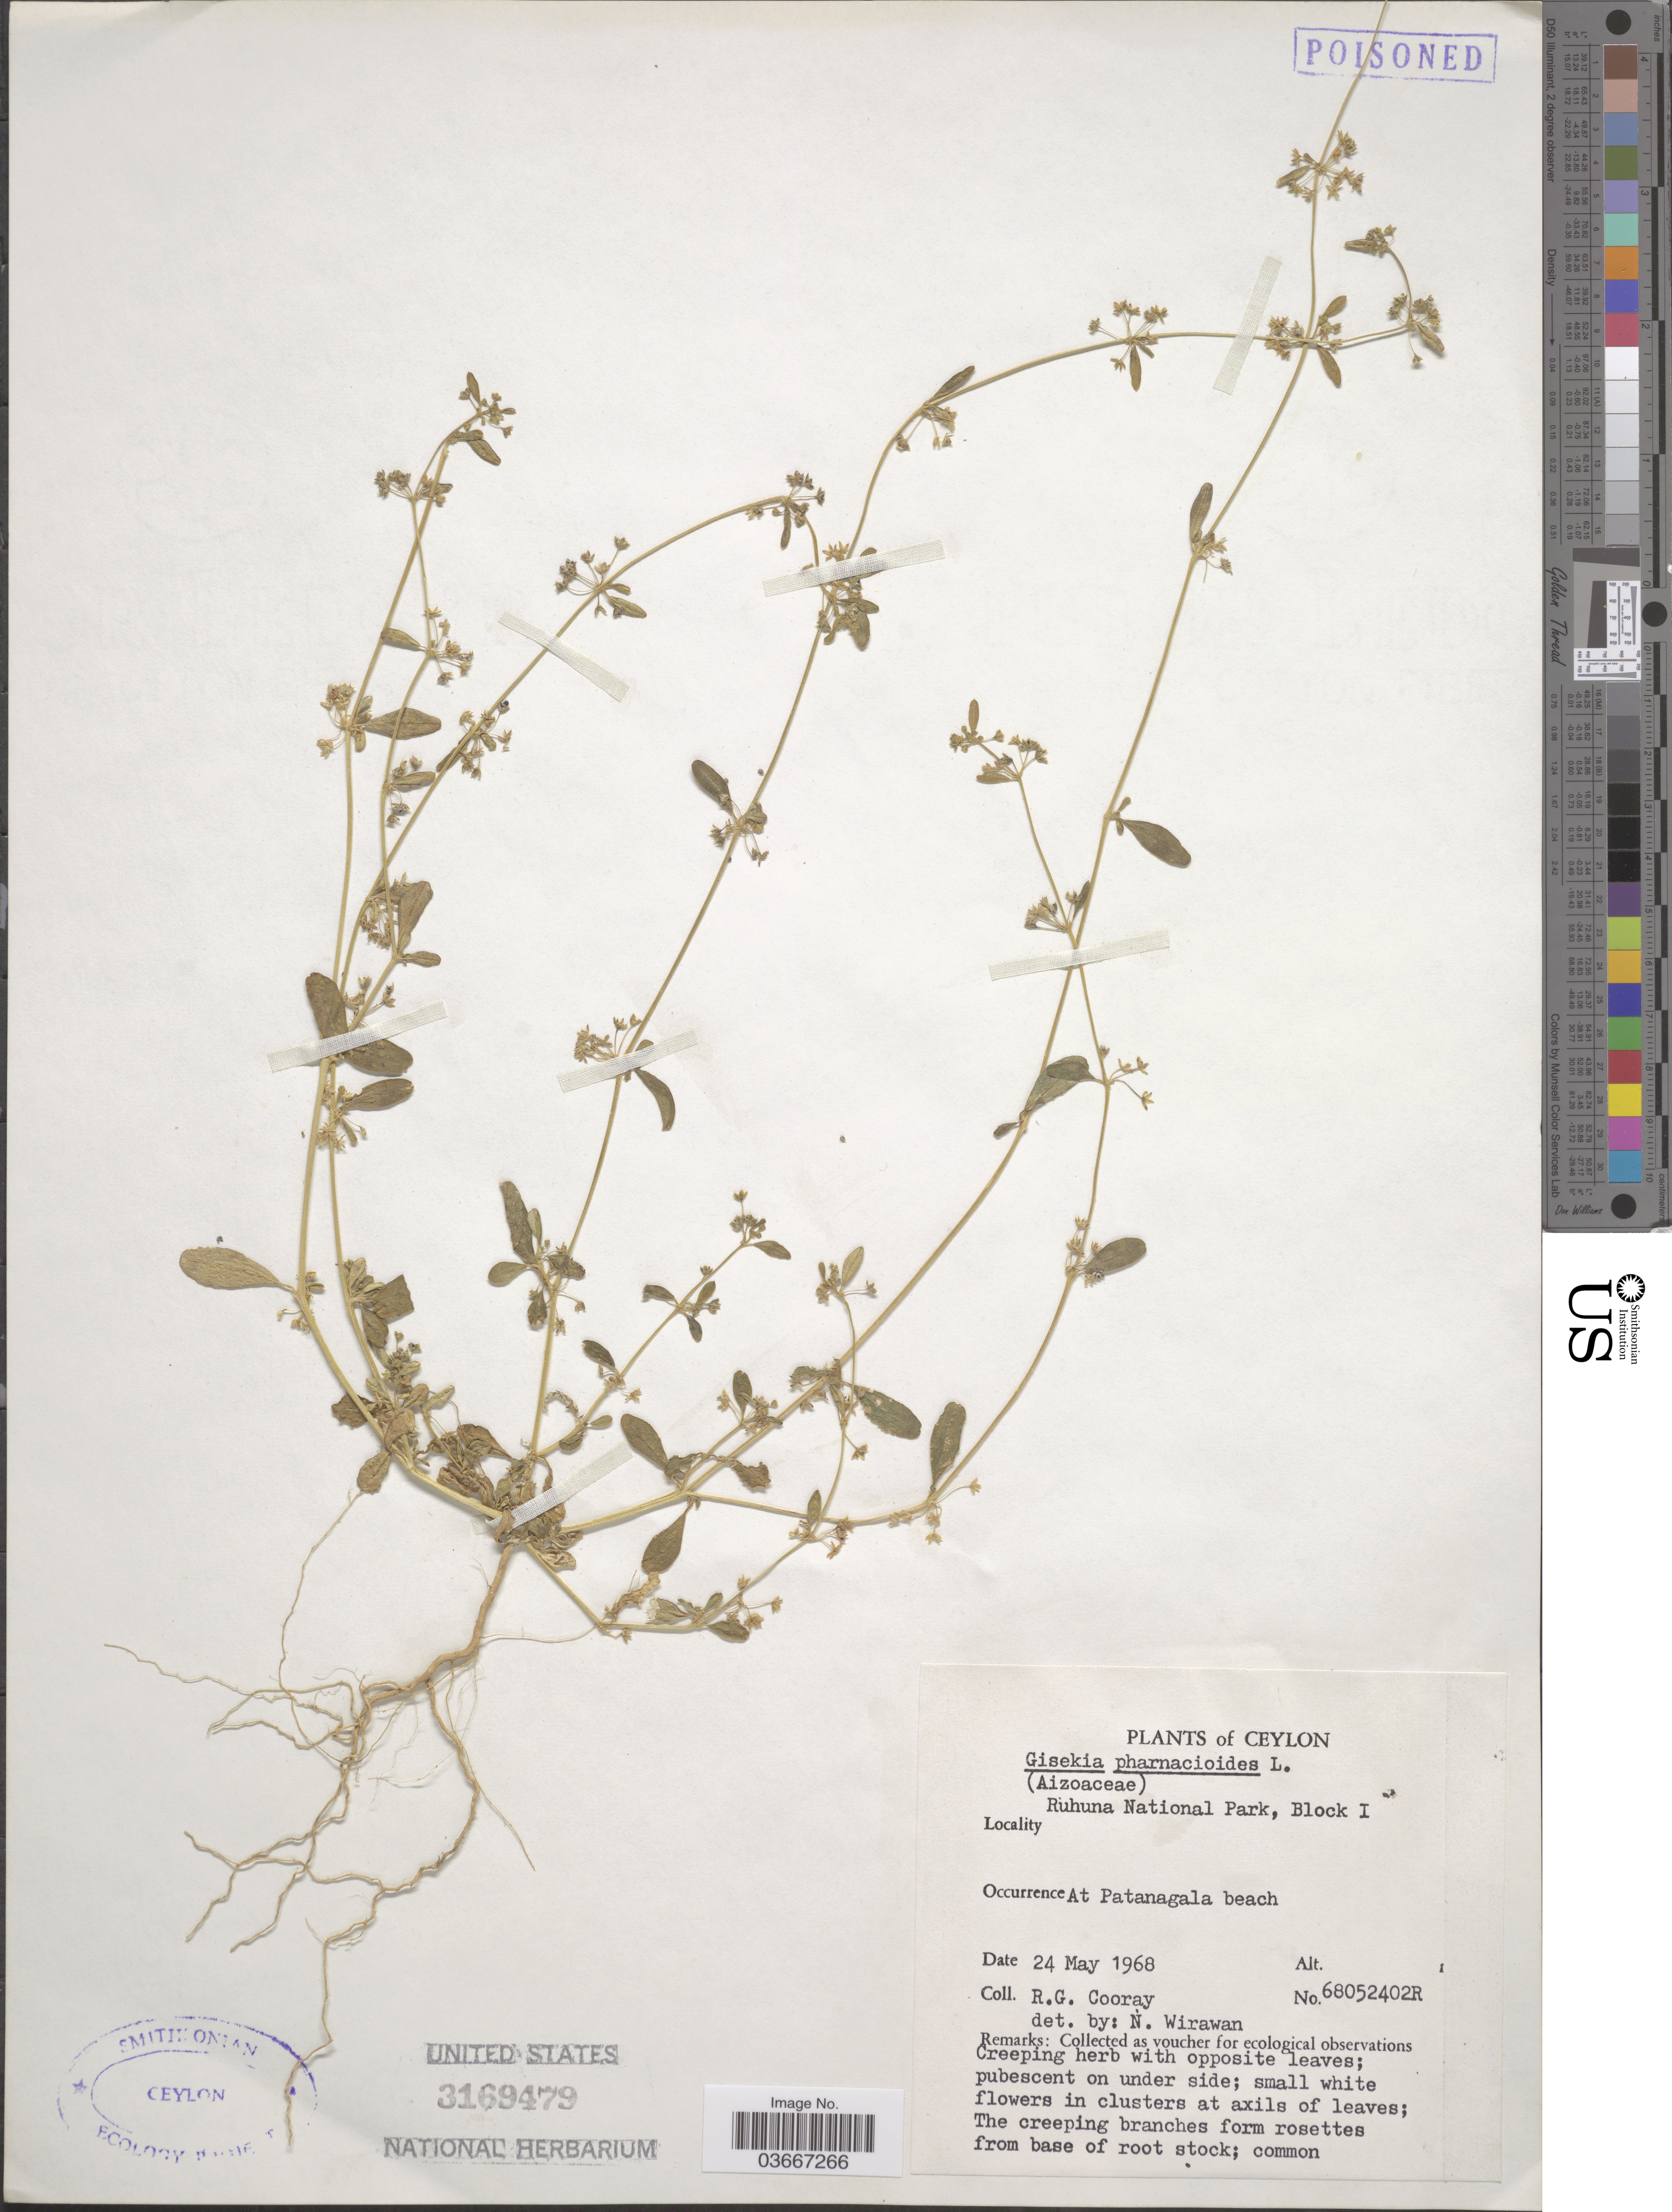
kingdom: Plantae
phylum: Tracheophyta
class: Magnoliopsida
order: Caryophyllales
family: Gisekiaceae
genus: Gisekia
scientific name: Gisekia sp.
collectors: R. Cooray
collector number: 68052402R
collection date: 1968-05-24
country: Sri Lanka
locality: Ceylon. Ruhuna National Park, Block I. At Patanagala beach.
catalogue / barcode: US 3169479